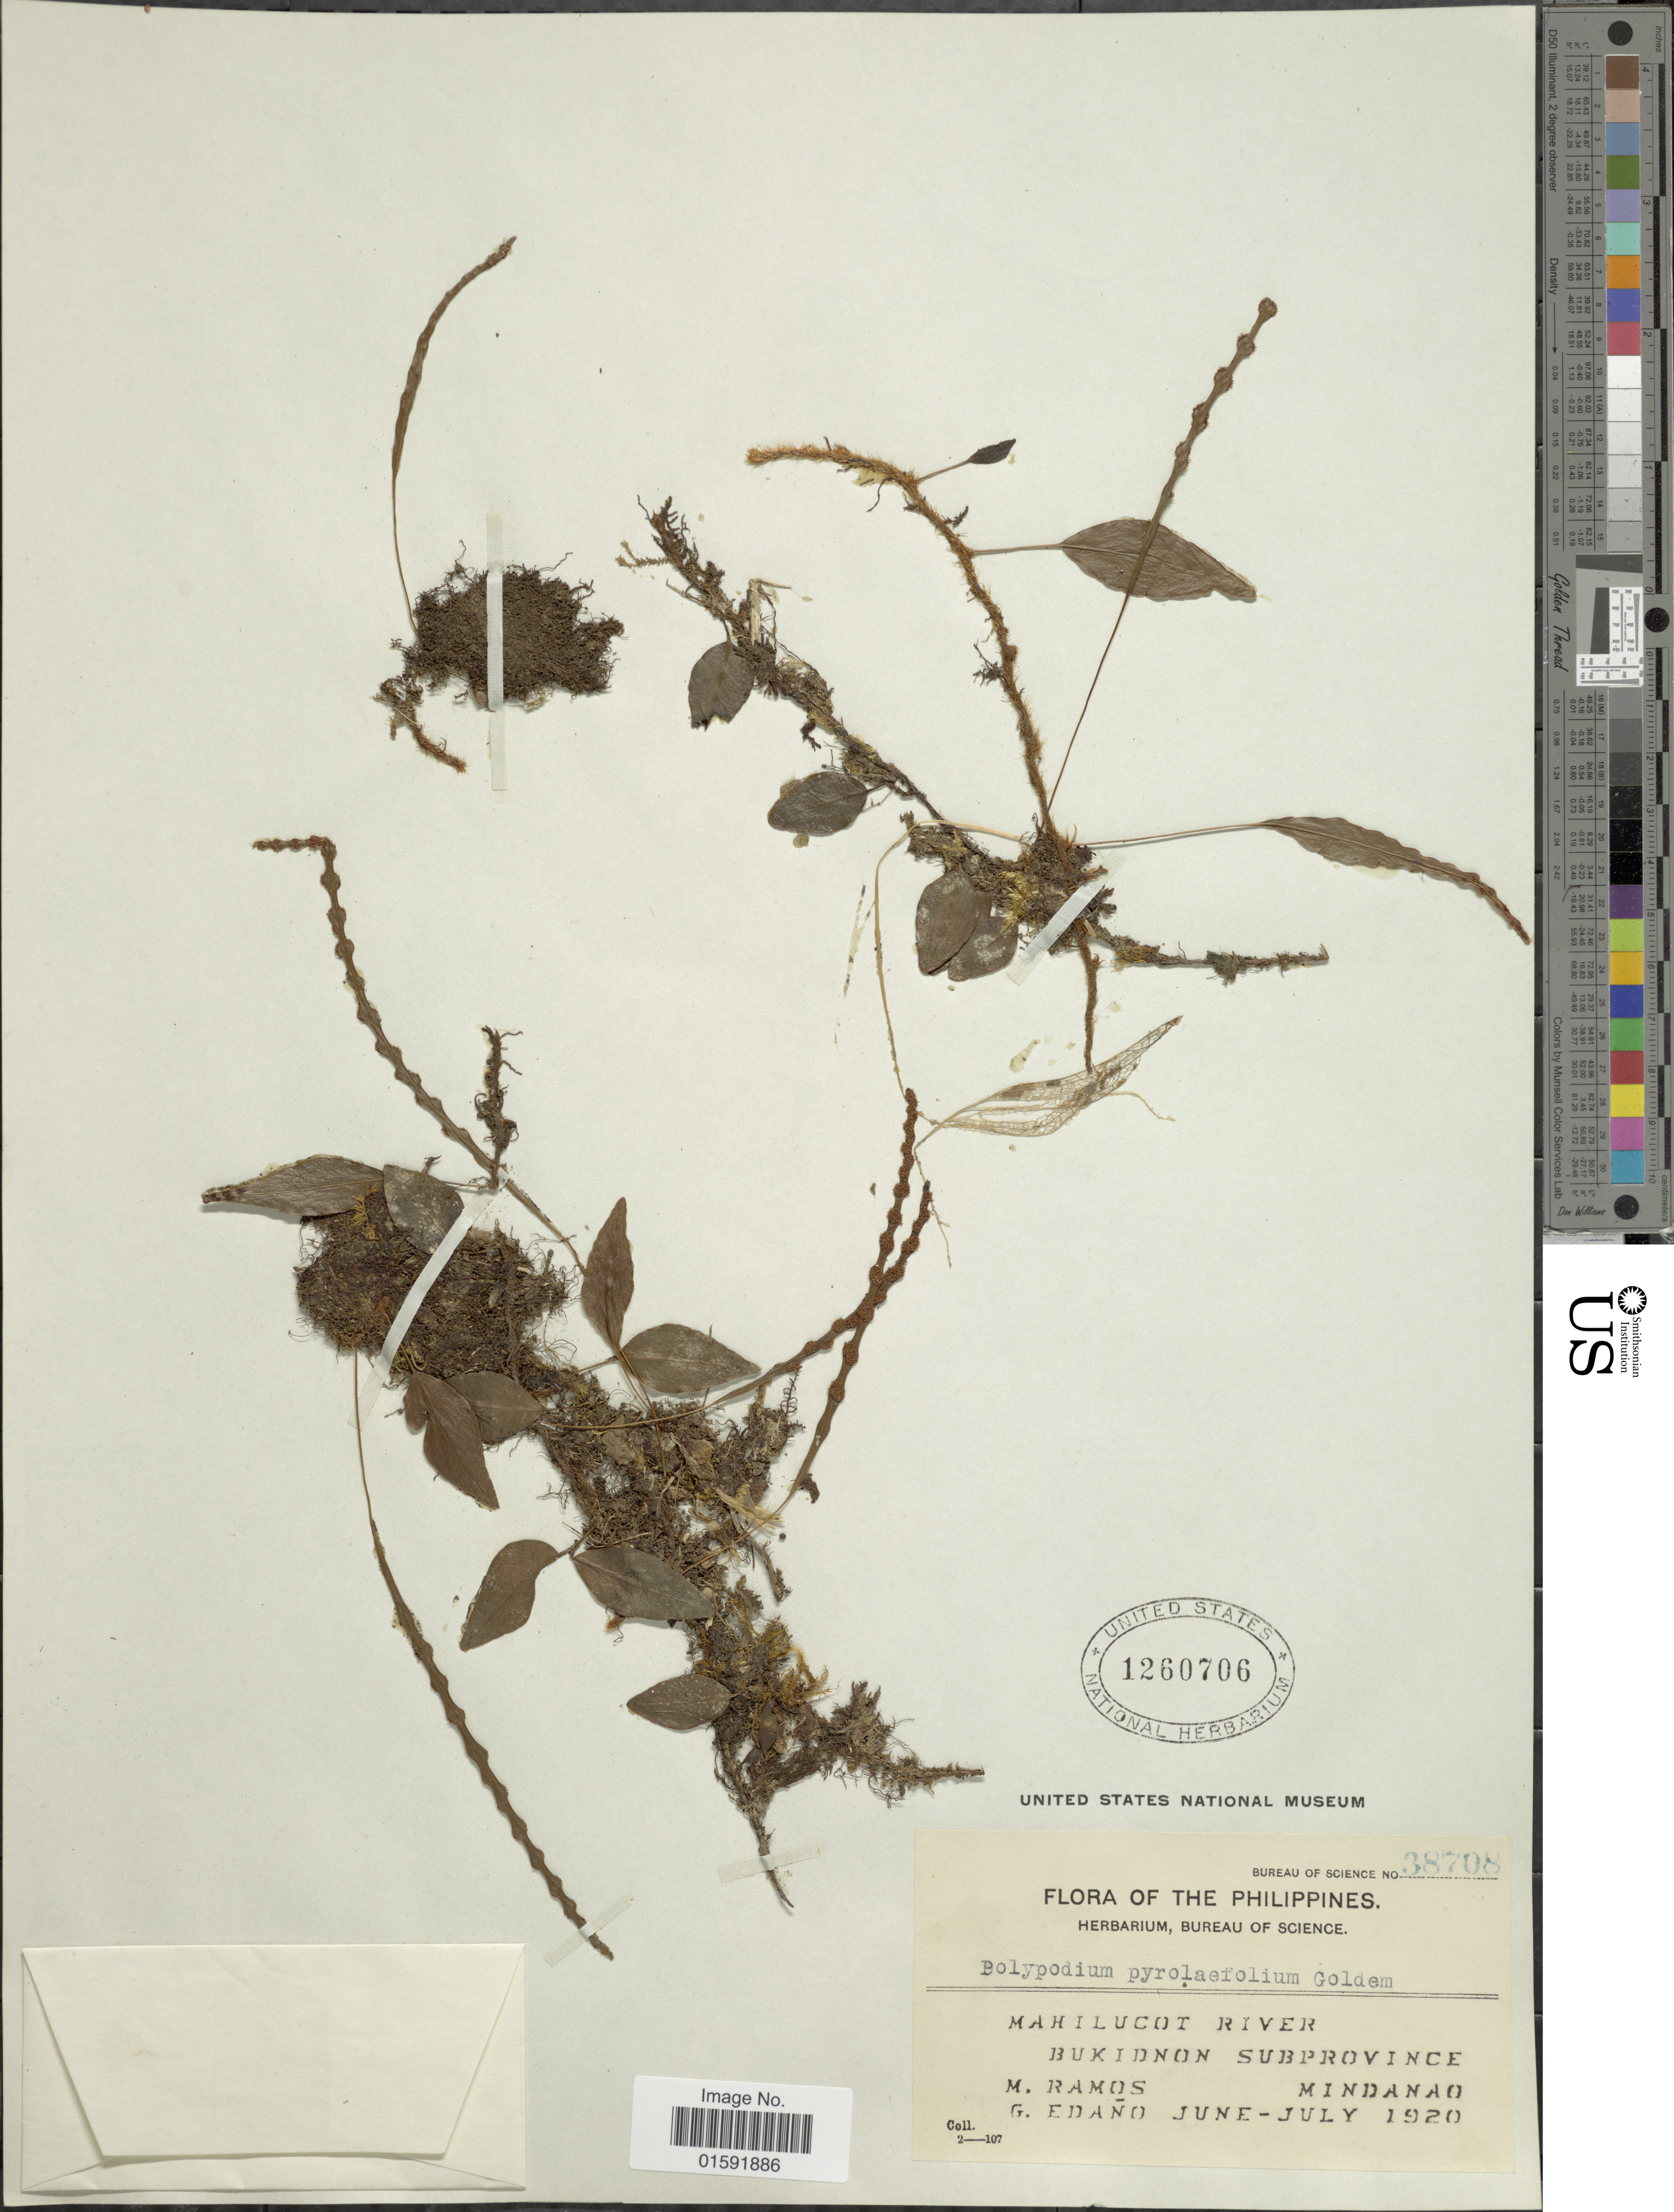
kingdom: Plantae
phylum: Tracheophyta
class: Polypodiopsida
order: Polypodiales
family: Polypodiaceae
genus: Selliguea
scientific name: Selliguea pyrolifolia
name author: (Goldm.) Hovenkamp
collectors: M. Ramos & G. Edaño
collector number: Bueau of Science 38708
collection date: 1920-06/1920-07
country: Philippines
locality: Mahilucot River, Bukidnon Subprovince, Mindanao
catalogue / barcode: US 1260706